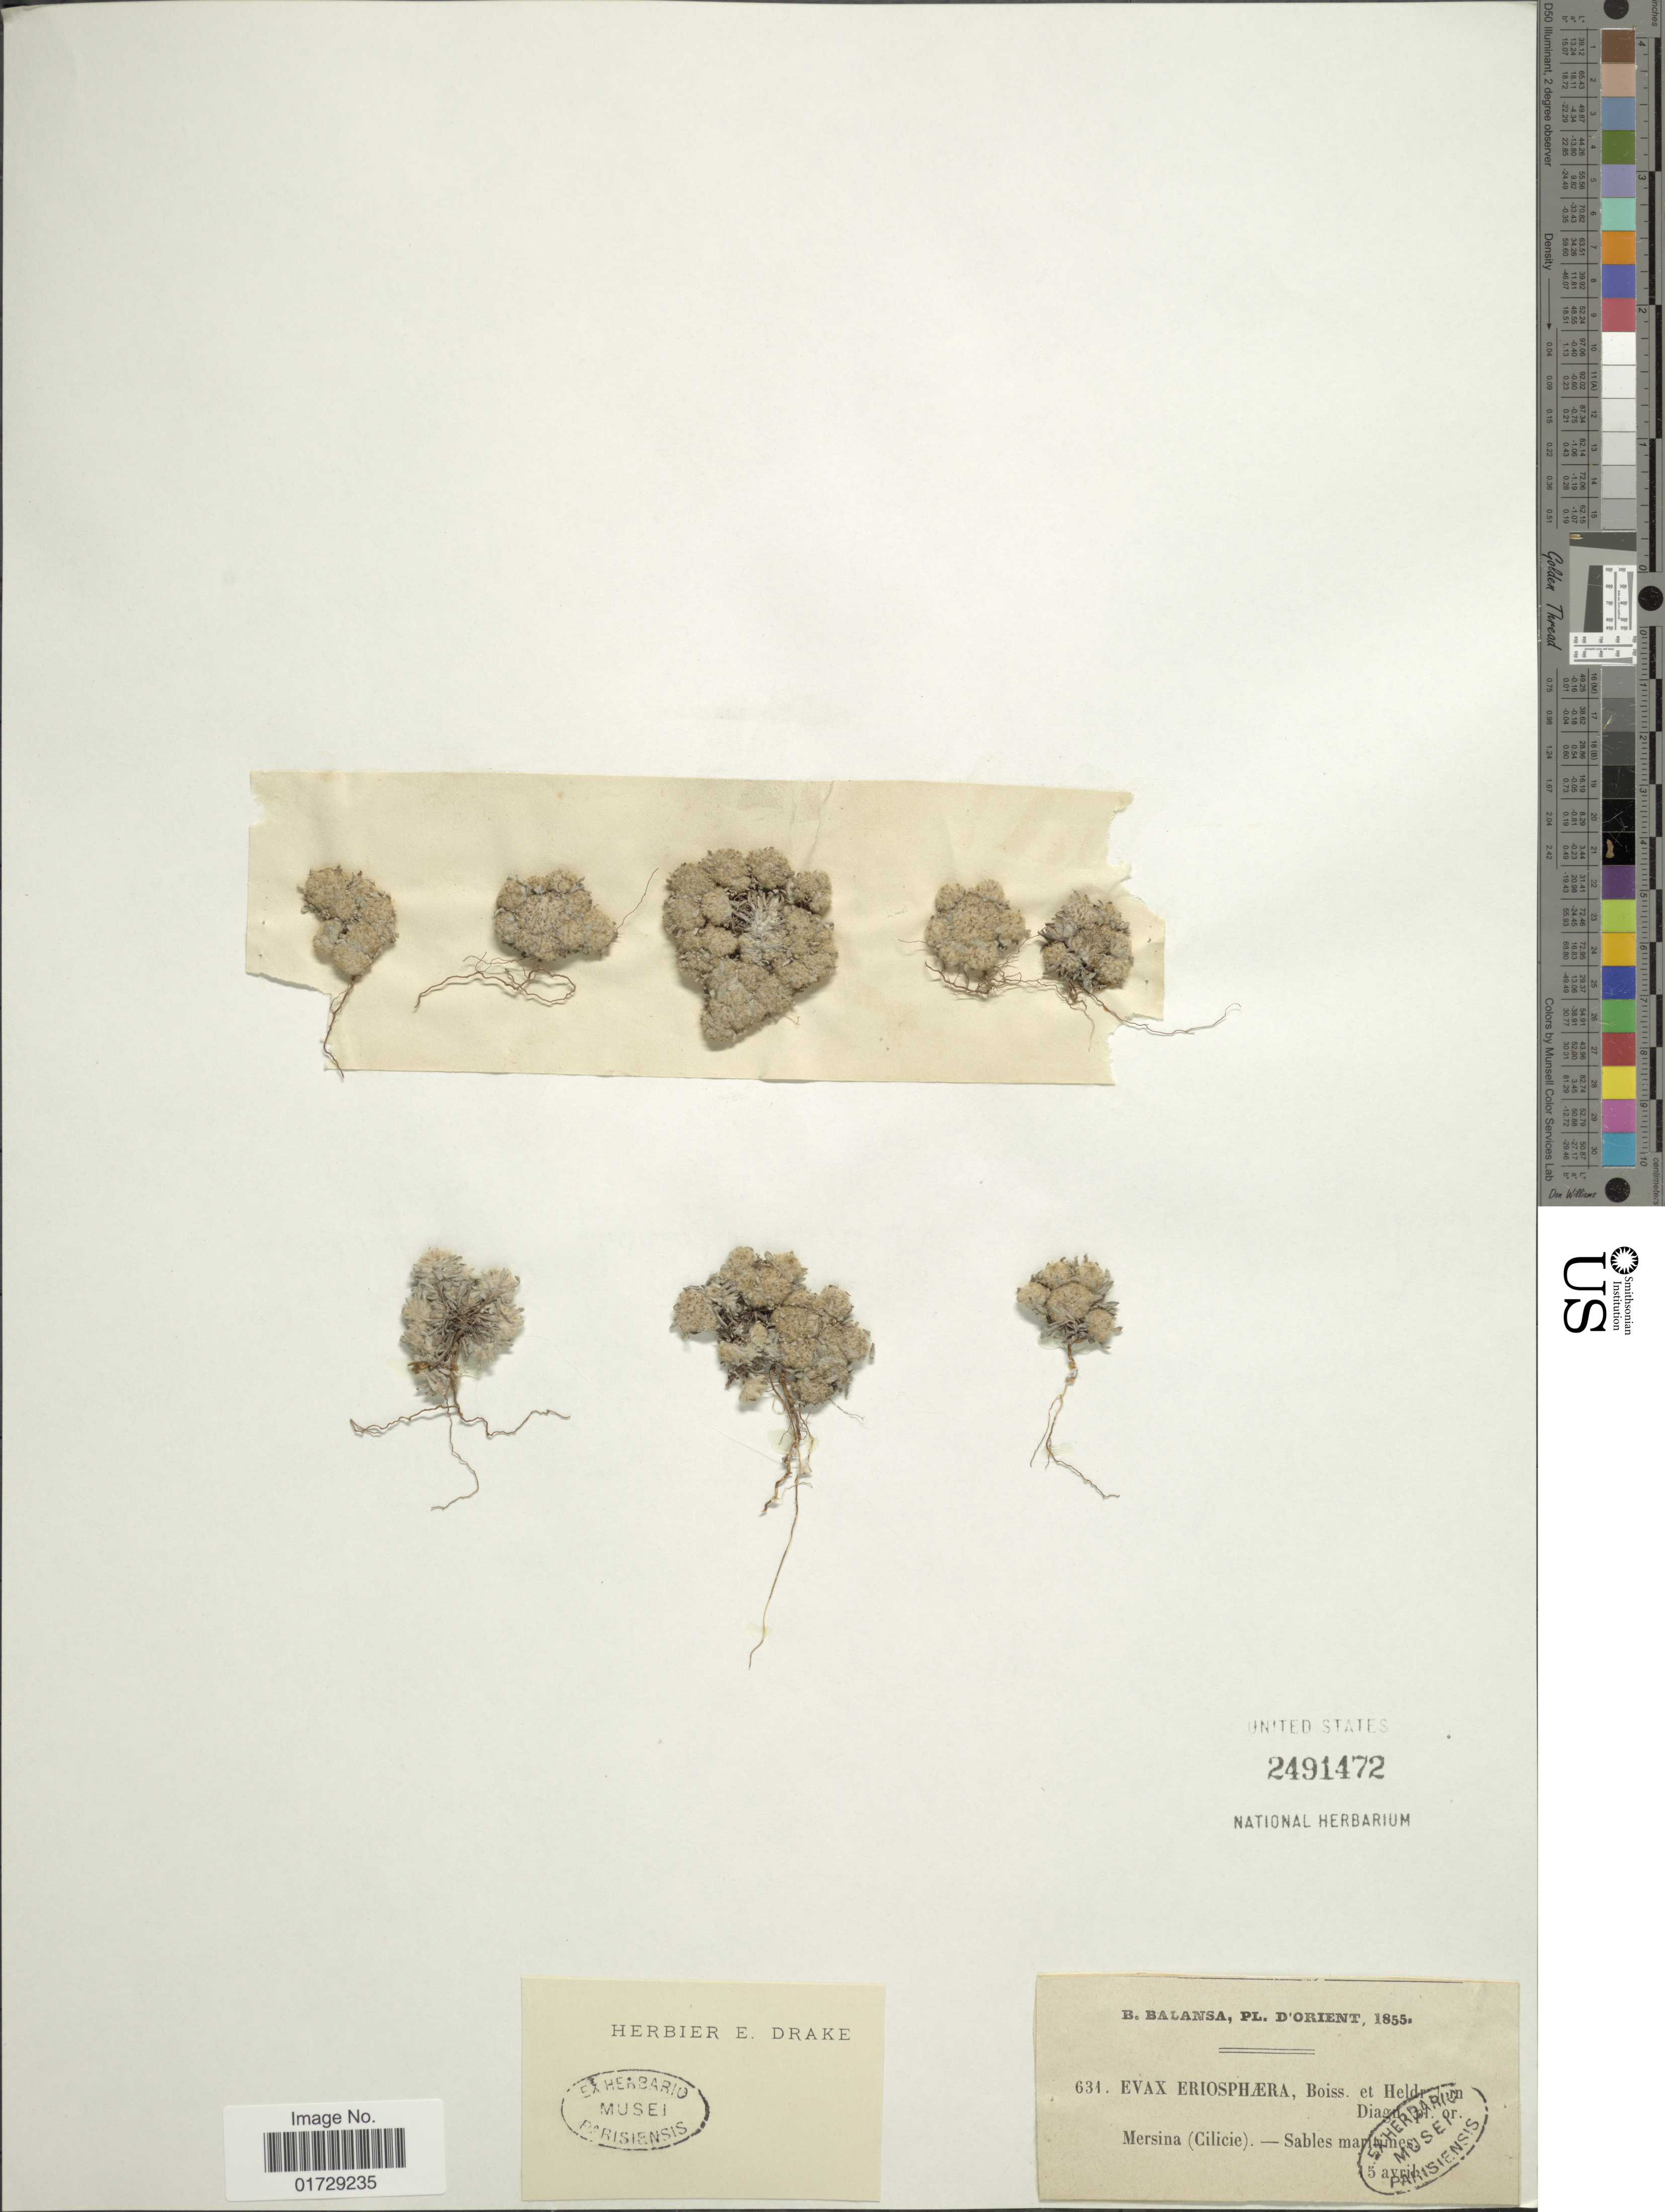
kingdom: Plantae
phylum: Tracheophyta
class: Magnoliopsida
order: Asterales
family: Asteraceae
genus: Evax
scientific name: Evax eriosphaera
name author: Boiss. & Heldr.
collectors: B. Balansa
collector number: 631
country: Turkey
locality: Mersina (Cilicie) - Sables matimes [interpreted]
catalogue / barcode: US 2491472